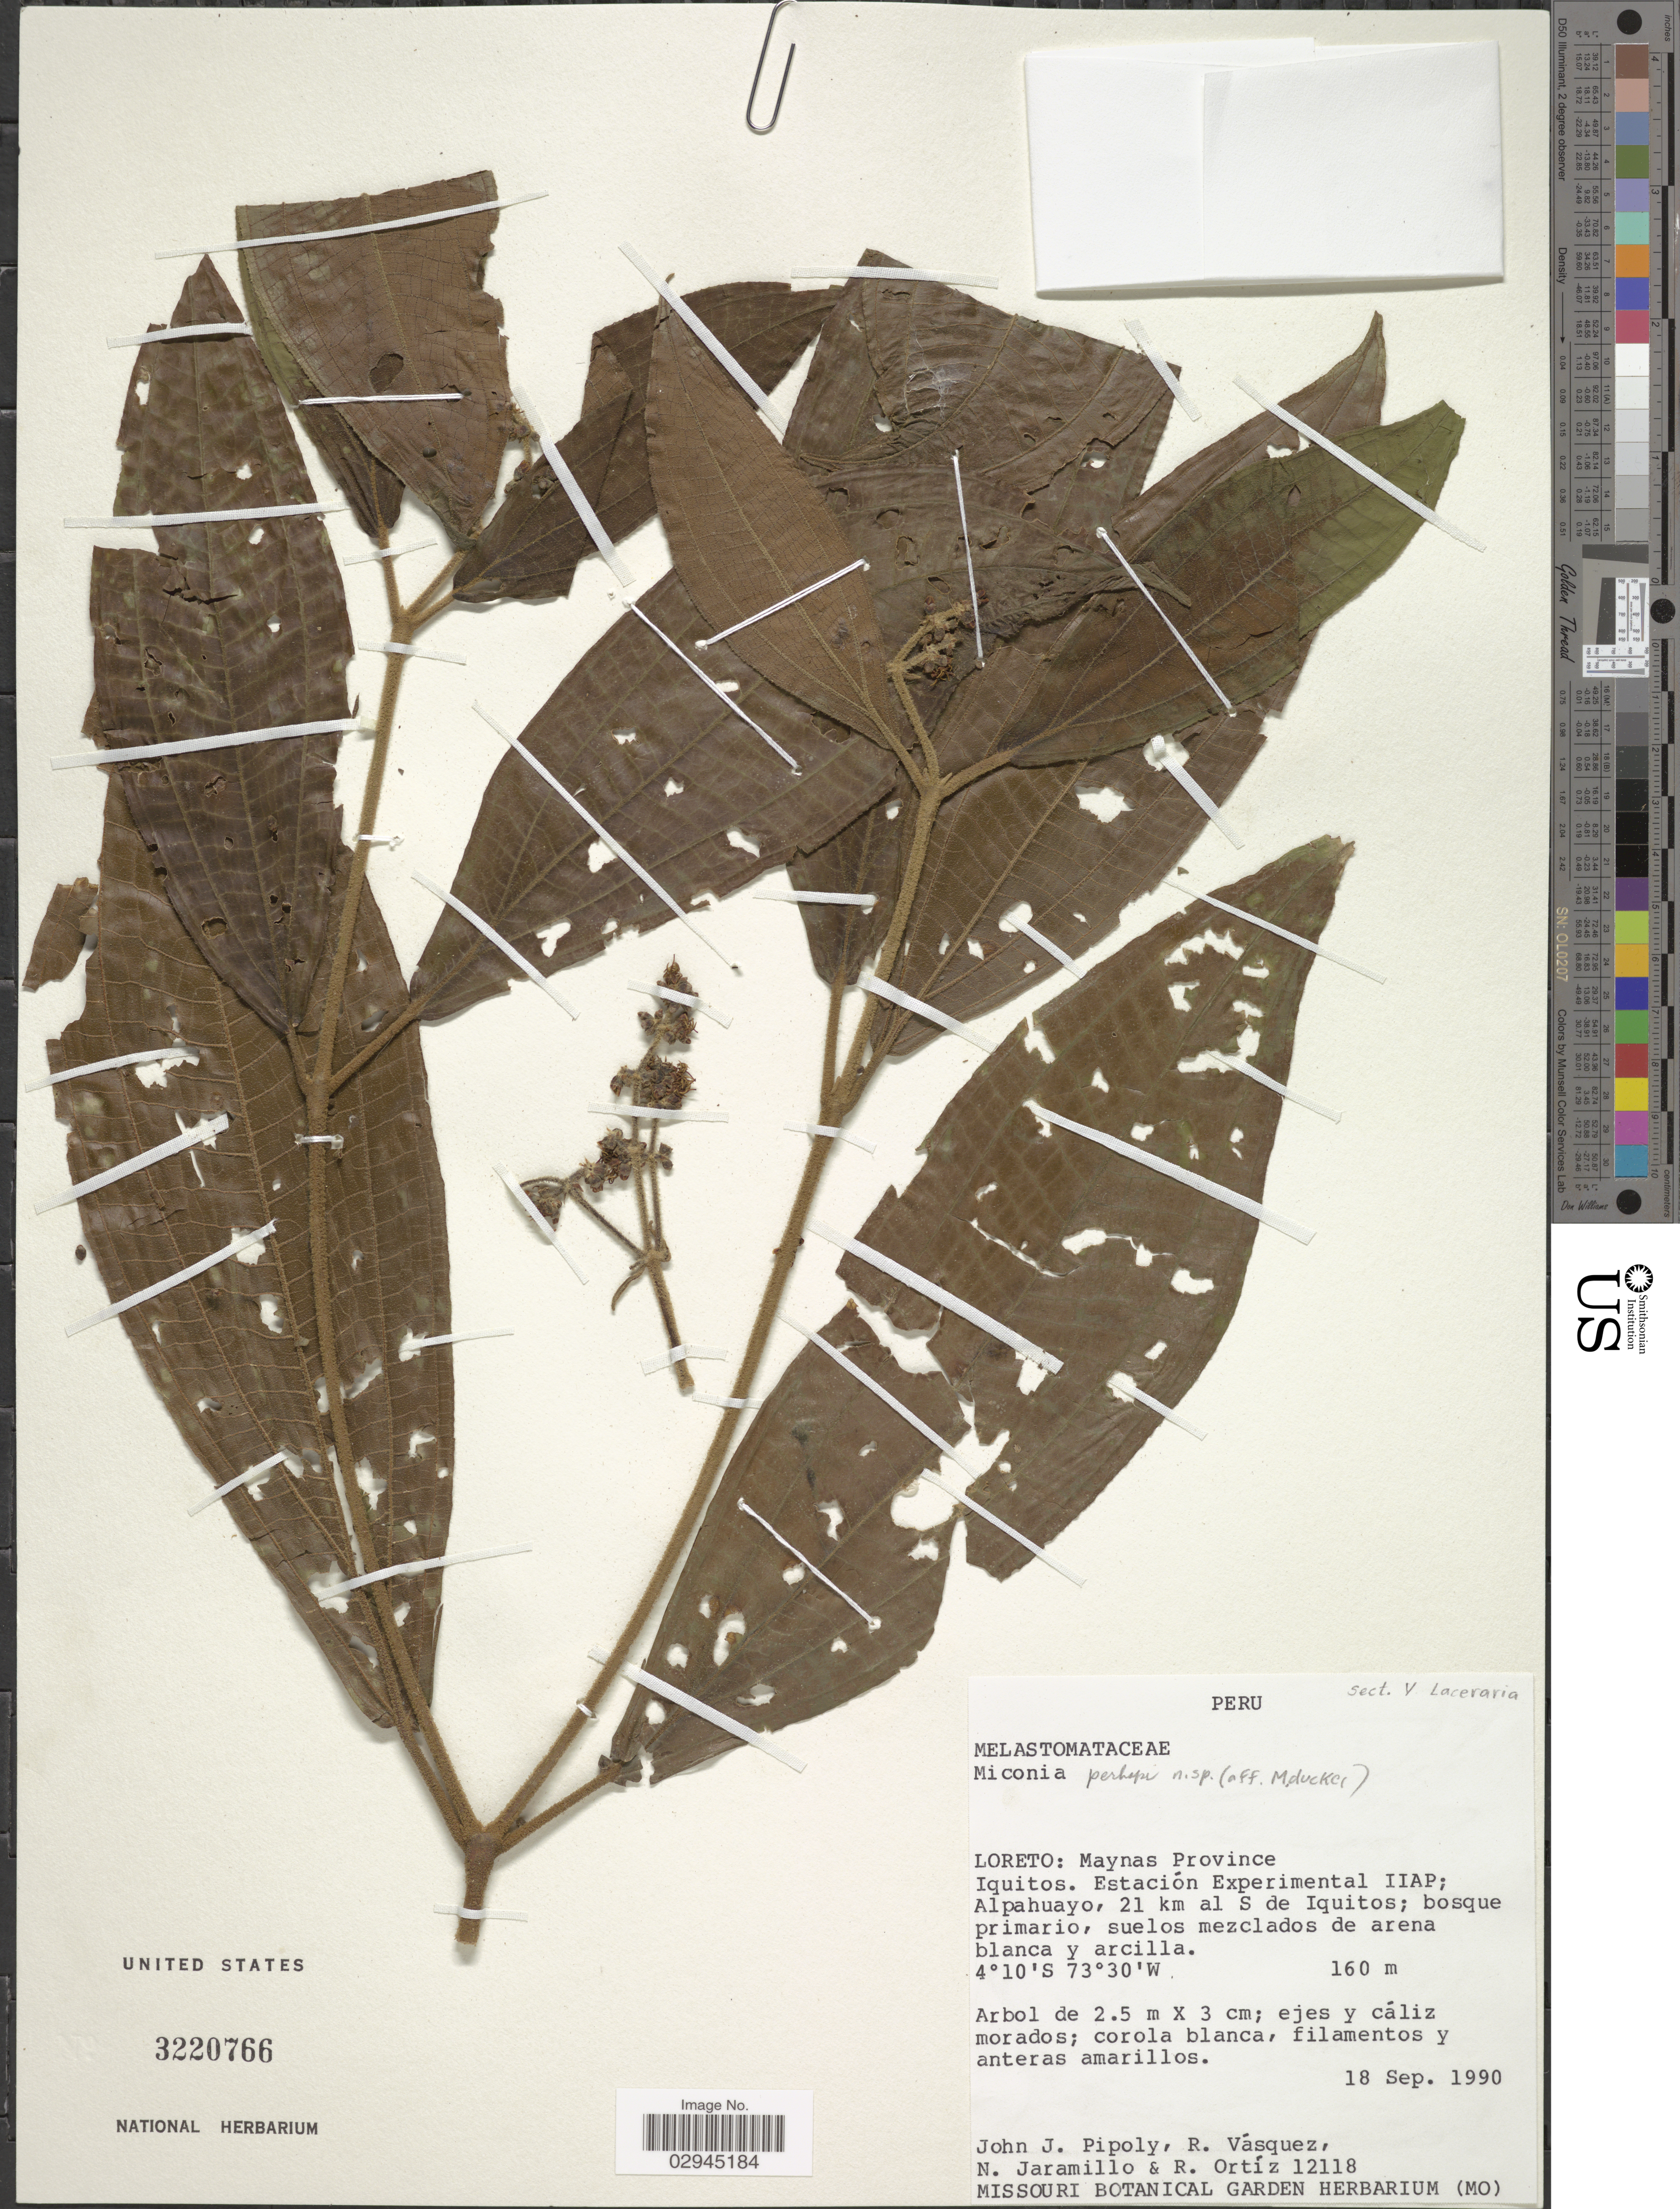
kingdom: Plantae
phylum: Tracheophyta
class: Magnoliopsida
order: Myrtales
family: Melastomataceae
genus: Miconia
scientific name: Miconia sp.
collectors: J. J. Pipoly, R. Vásquez, N. Jaramillo & R. Ortíz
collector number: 12118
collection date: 1990-09-18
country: Peru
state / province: Loreto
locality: Maynas Province. Iquitos. Estación Experimental IIAP: Alpahuayo, 21 km al S de Iquitos.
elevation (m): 160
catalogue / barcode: US 3220766